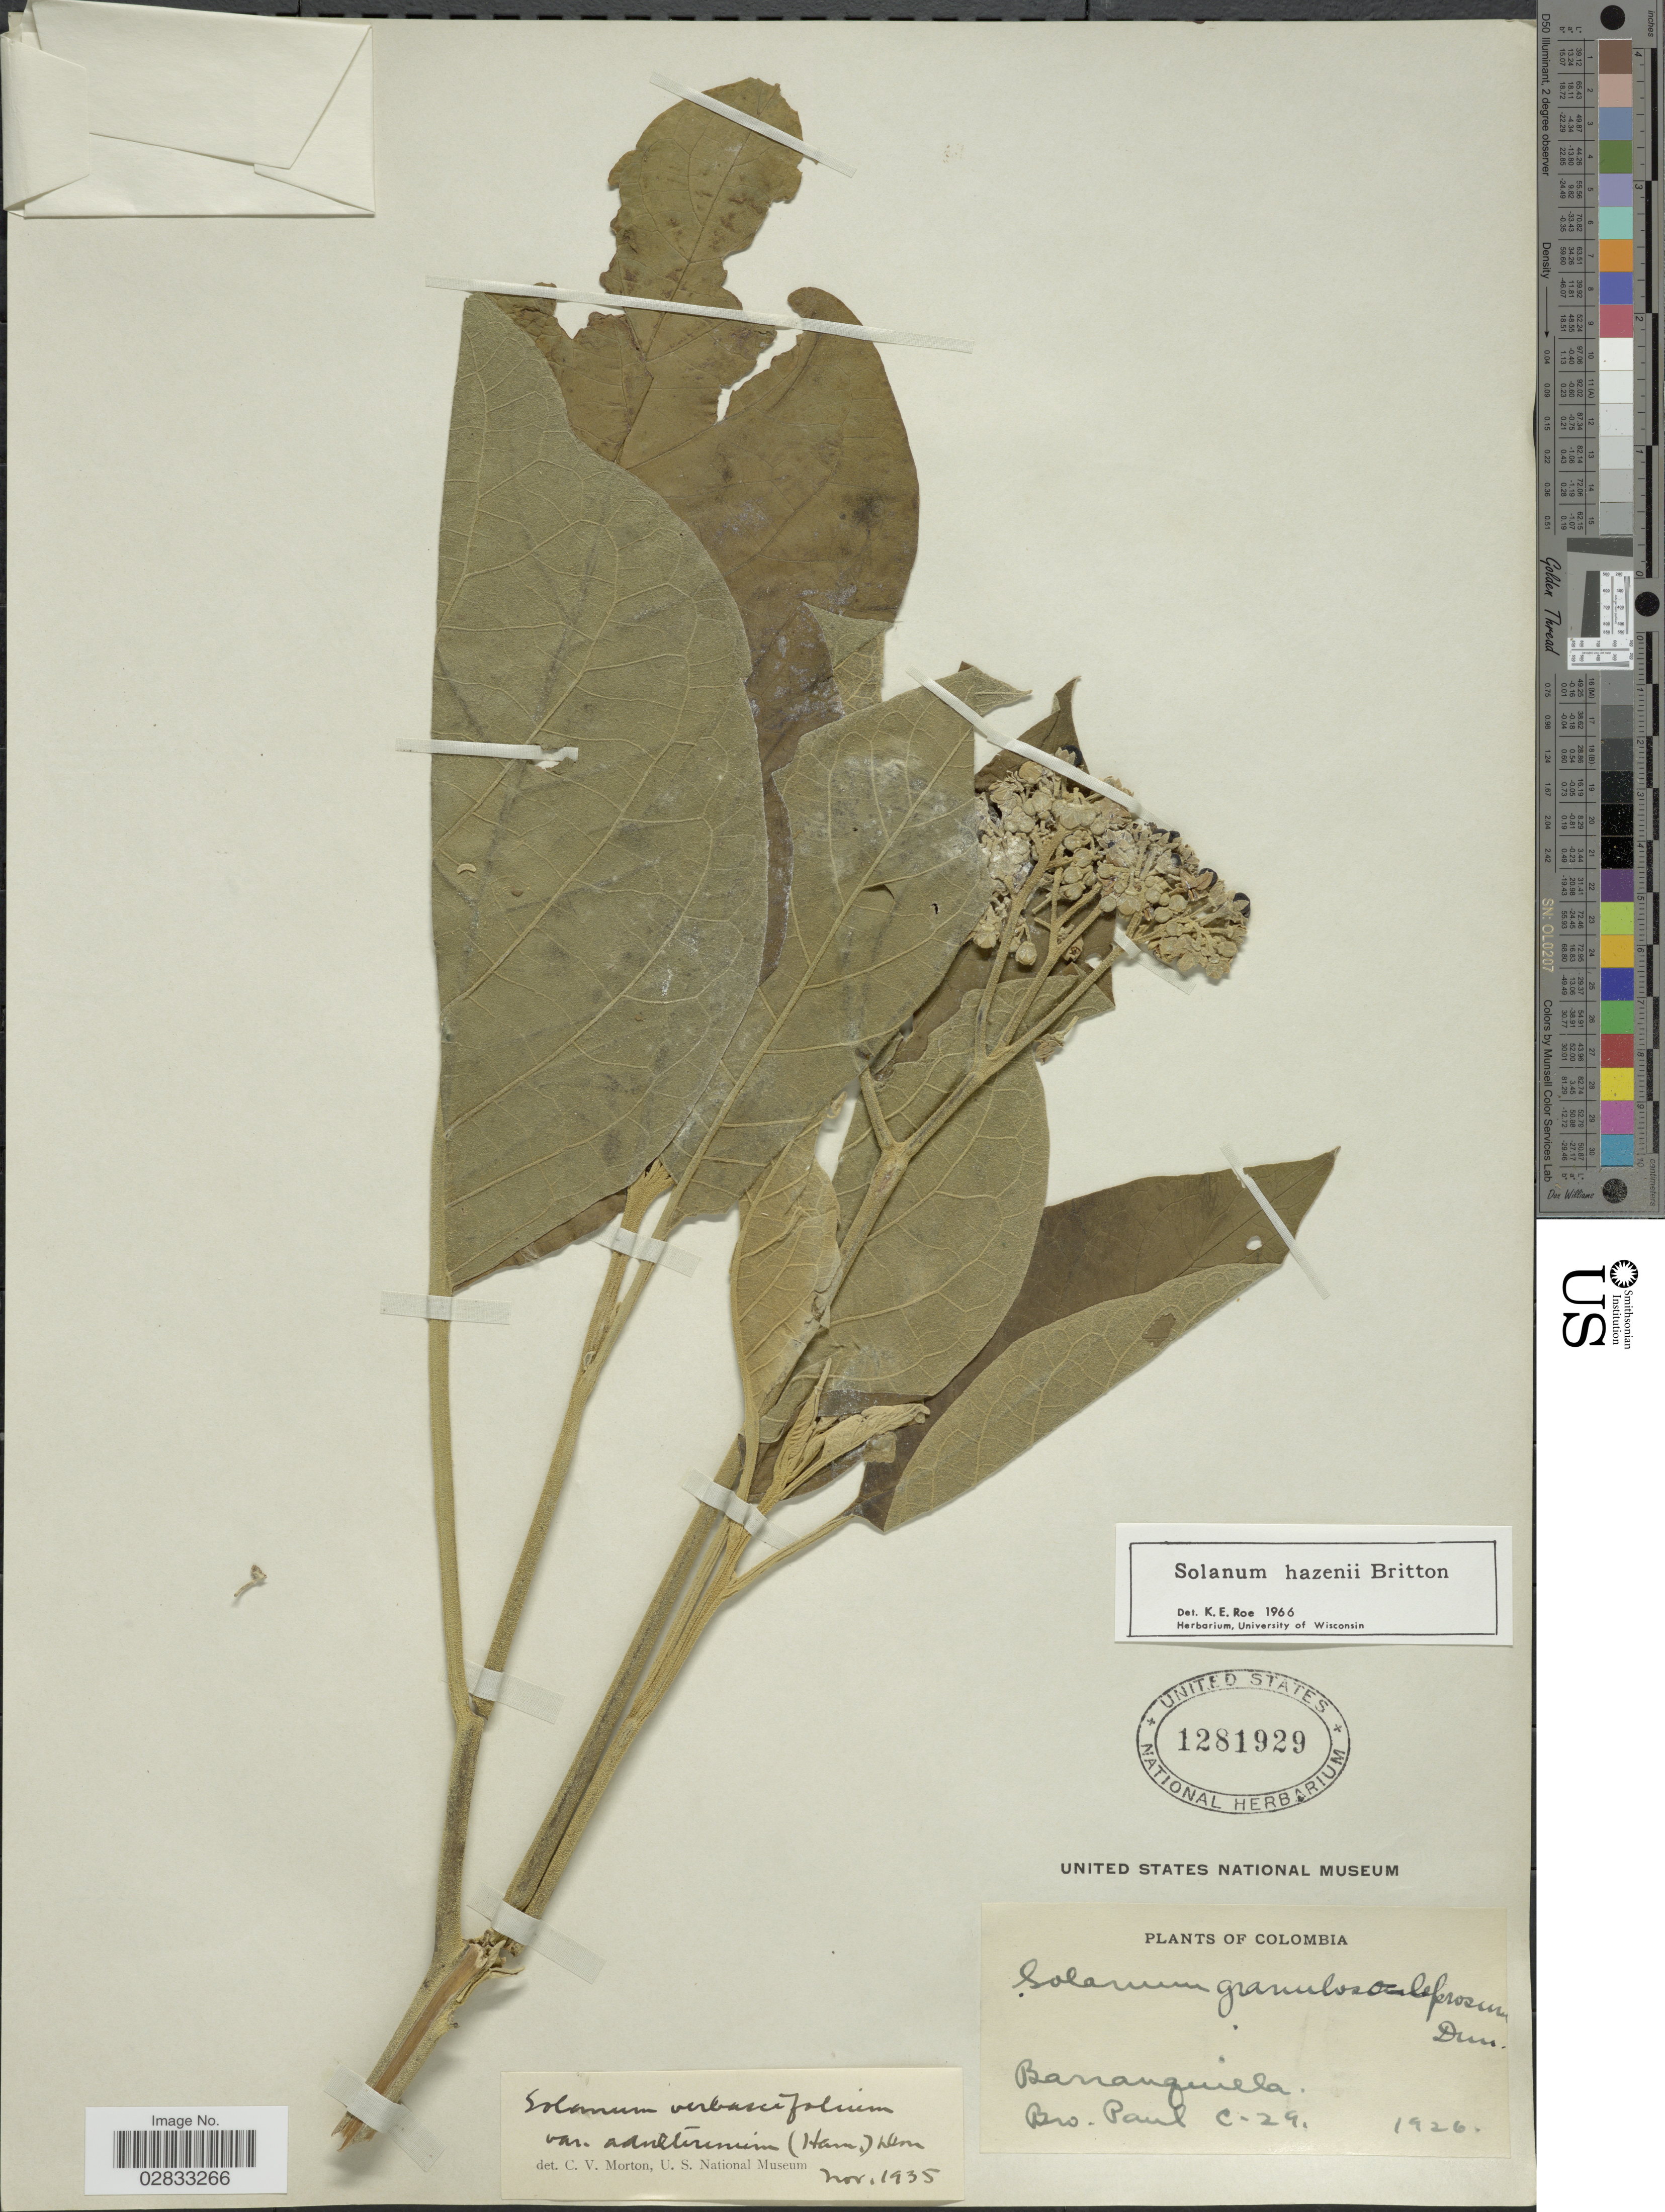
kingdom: Plantae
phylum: Tracheophyta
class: Magnoliopsida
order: Solanales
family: Solanaceae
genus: Solanum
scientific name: Solanum hazenii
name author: Britton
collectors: B. Paul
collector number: C-29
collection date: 1926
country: Colombia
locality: Barranquilla.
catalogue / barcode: US 1281929